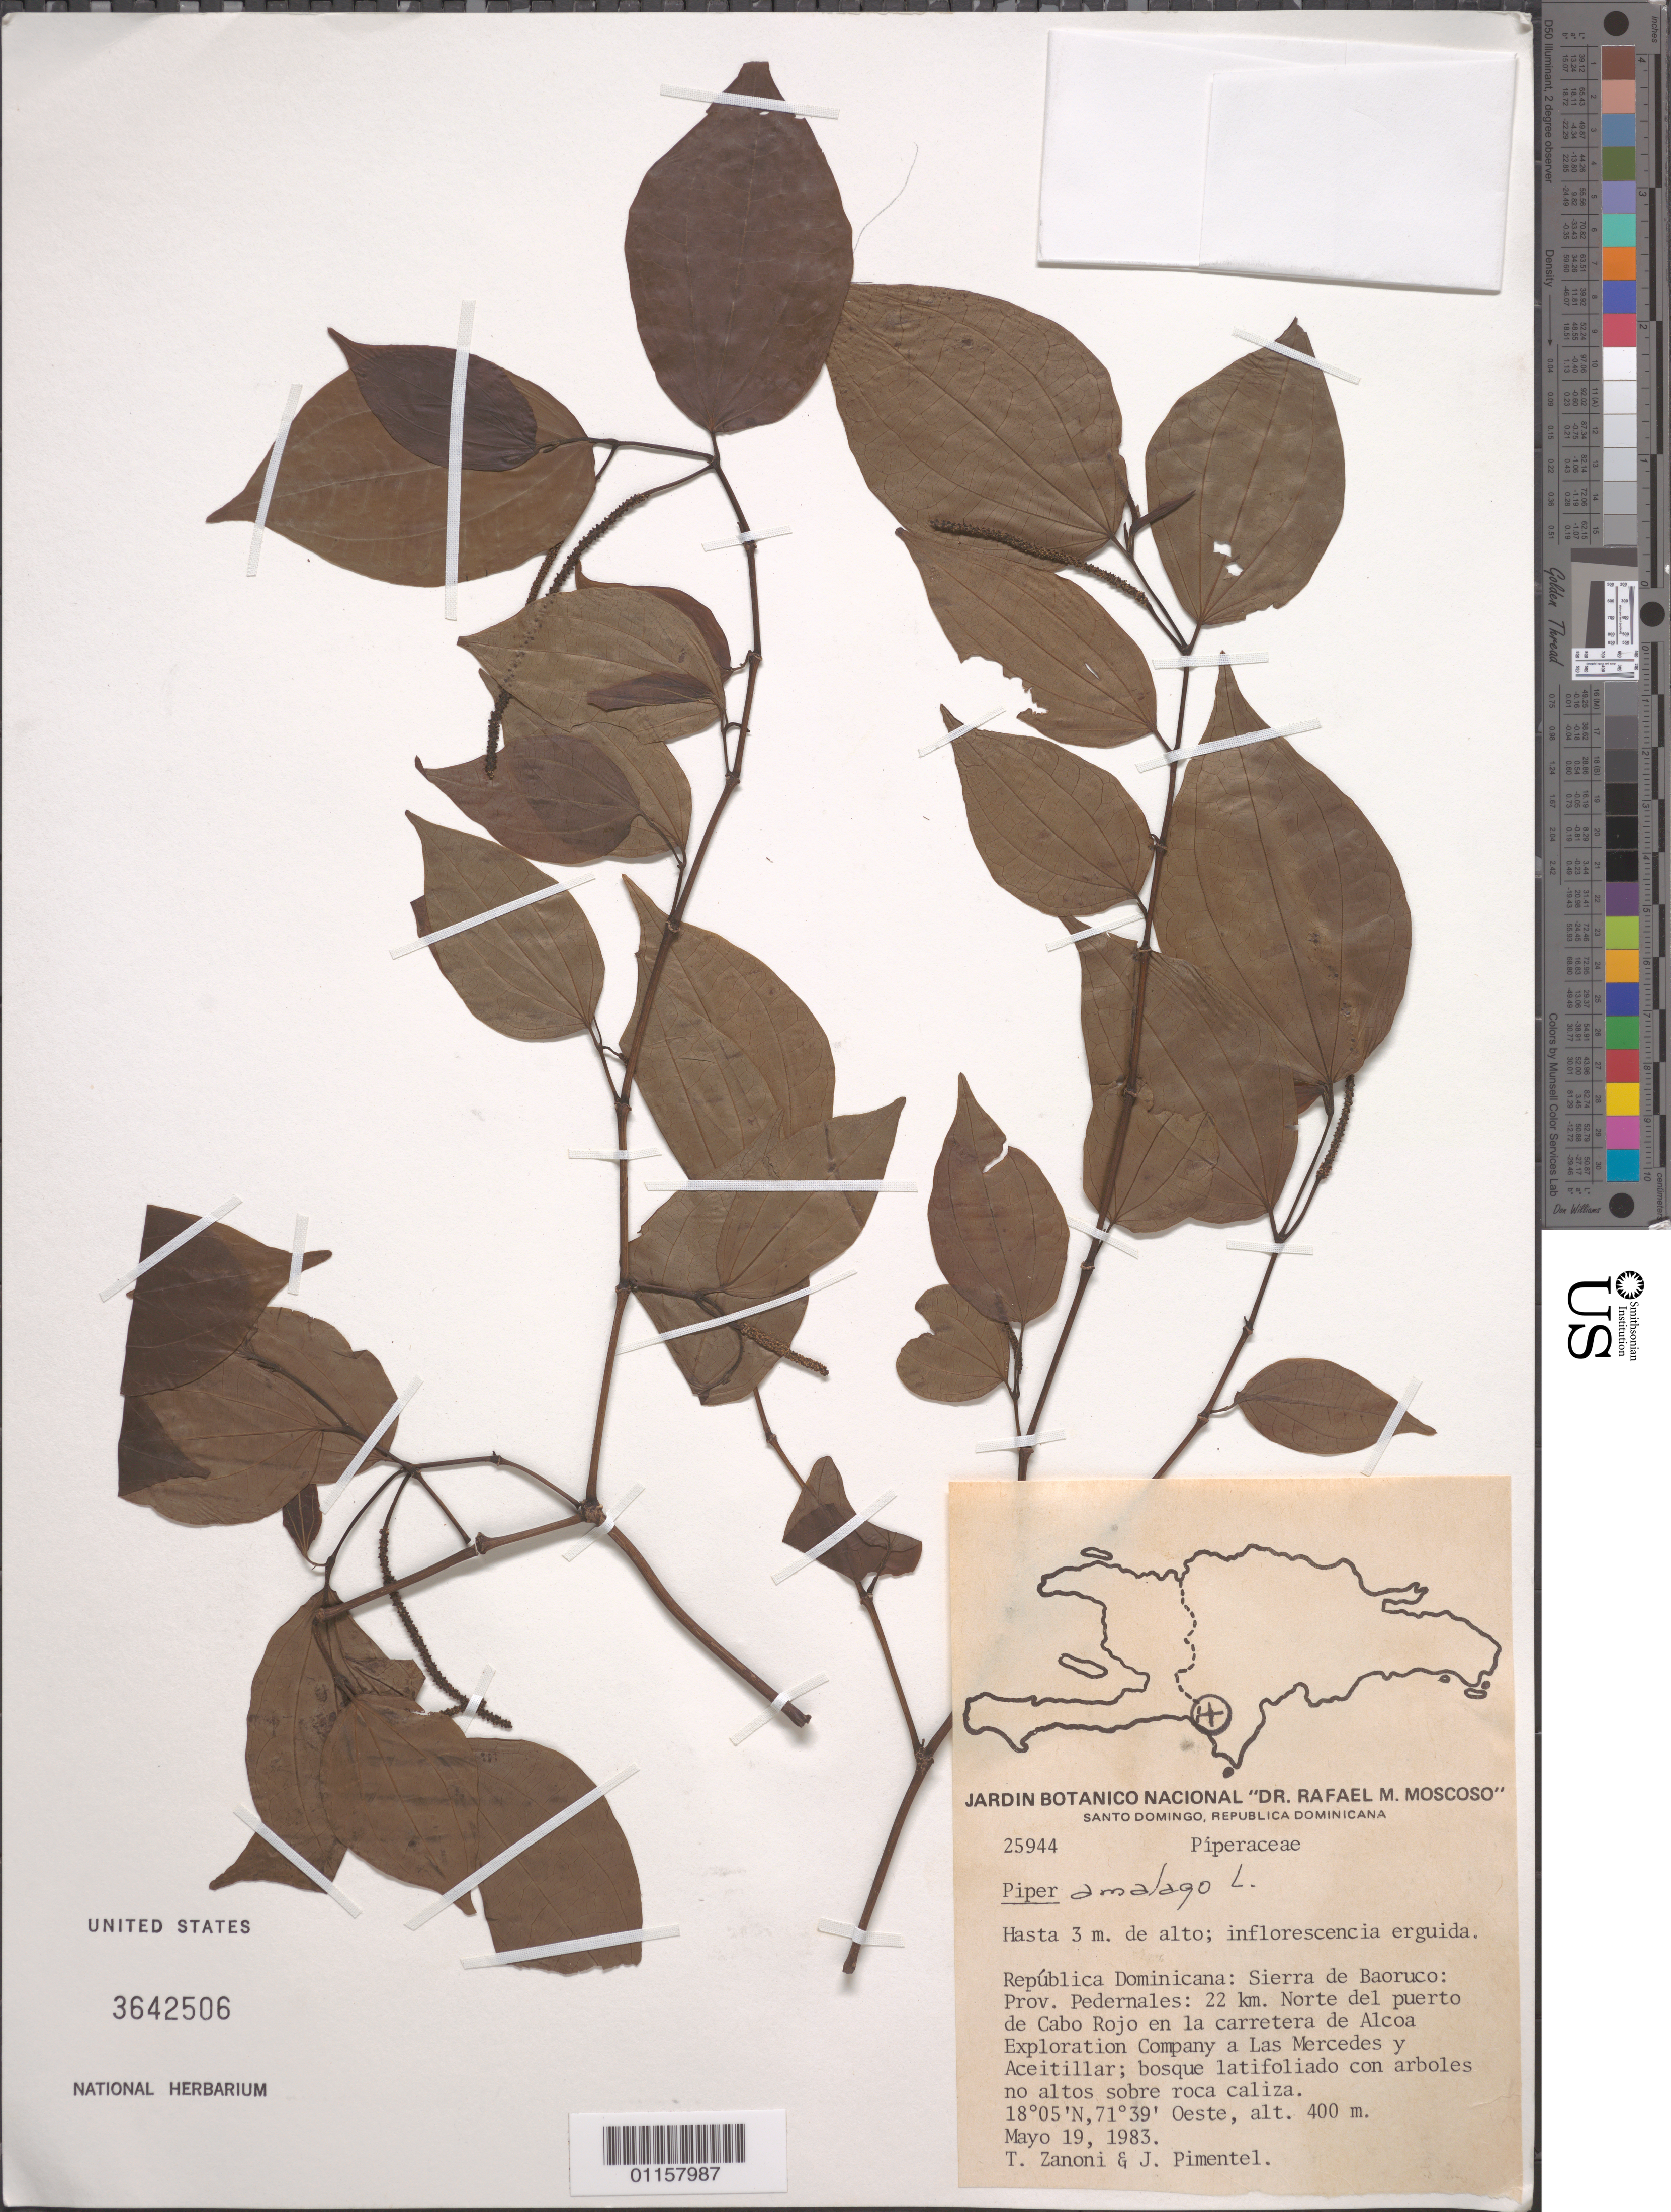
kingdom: Plantae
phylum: Tracheophyta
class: Magnoliopsida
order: Piperales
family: Piperaceae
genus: Piper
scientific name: Piper amalago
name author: L.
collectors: T. A. Zanoni & J. Pimentel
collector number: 25944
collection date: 1983-05-19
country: Dominican Republic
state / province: Pedernales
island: Hispaniola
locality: Sierra de Baoruco; 22 km Norte del puerto de Cabo Rojo en la carretera de Alcoa Exploration Company a Las Mercedes y Aceitillar.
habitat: Bosque latifoliado con arboles no altos sobre roca caliza.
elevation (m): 400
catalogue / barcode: US 3642506